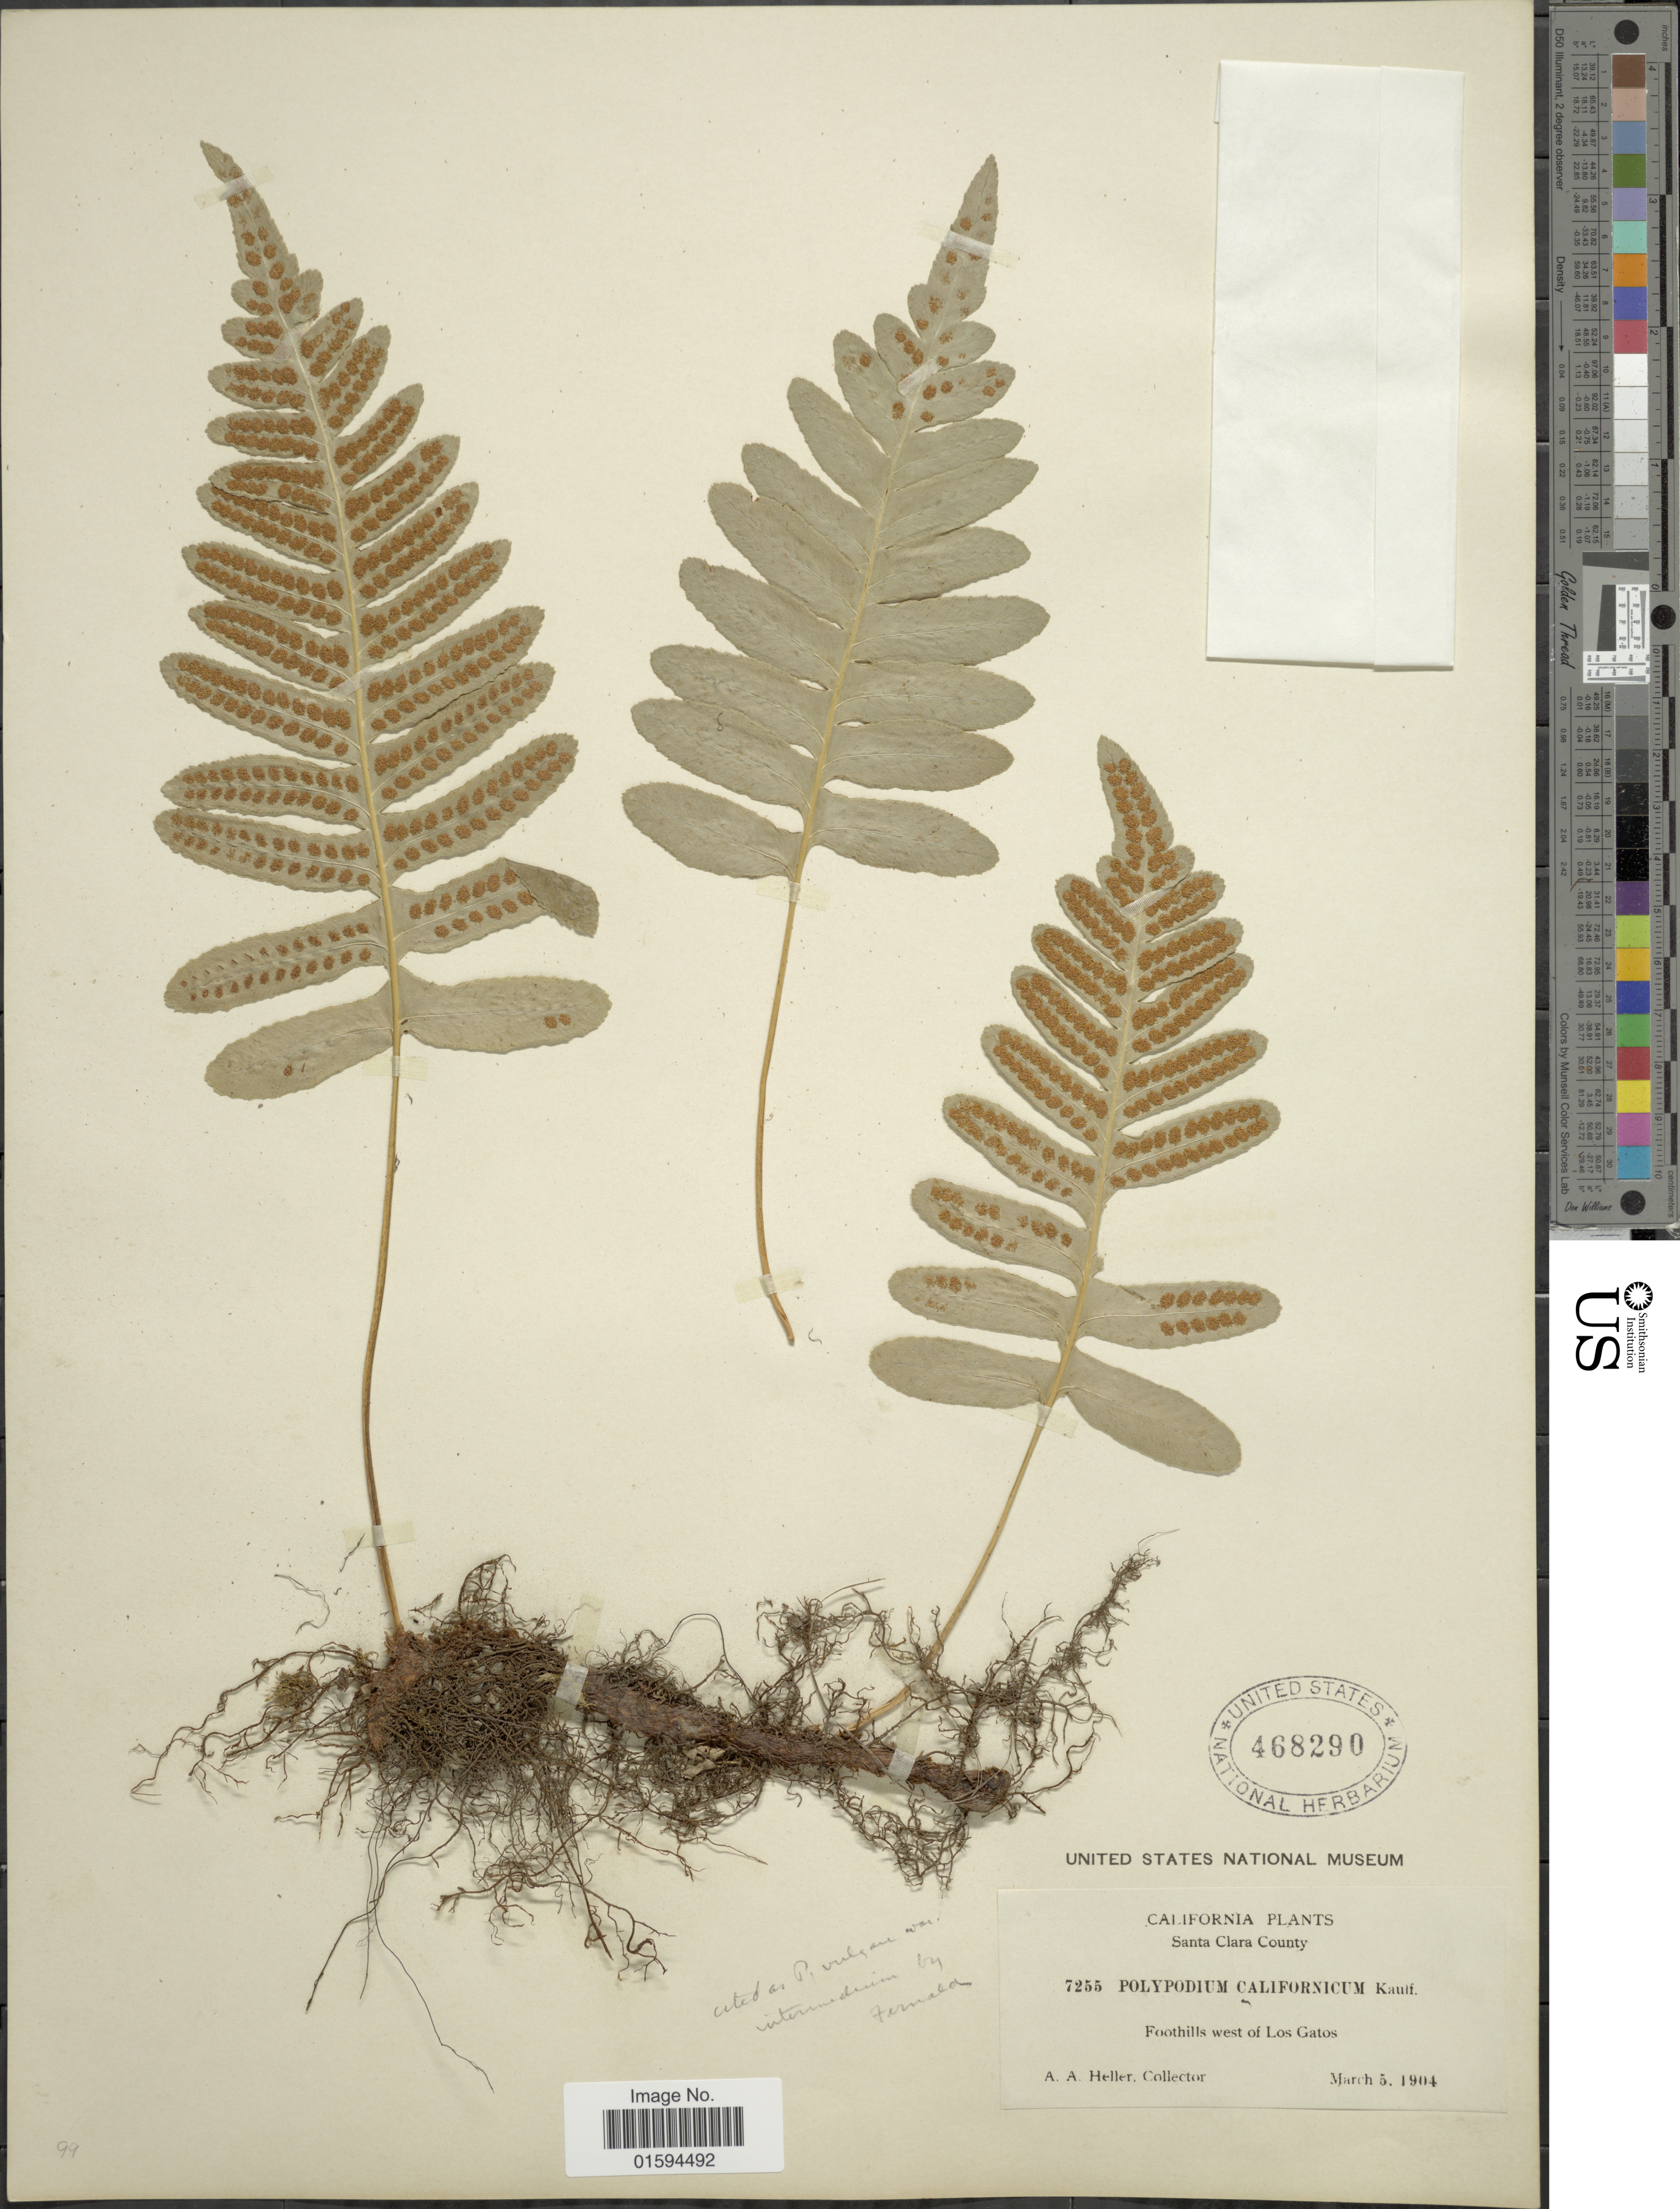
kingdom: Plantae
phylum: Tracheophyta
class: Polypodiopsida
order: Polypodiales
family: Polypodiaceae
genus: Polypodium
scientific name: Polypodium californicum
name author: Kaulf.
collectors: A. A. Heller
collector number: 7255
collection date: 1904-03-05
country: United States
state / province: California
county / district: Santa Clara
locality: Santa Clara County, foothills west of Los Gatos.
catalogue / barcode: US 468290